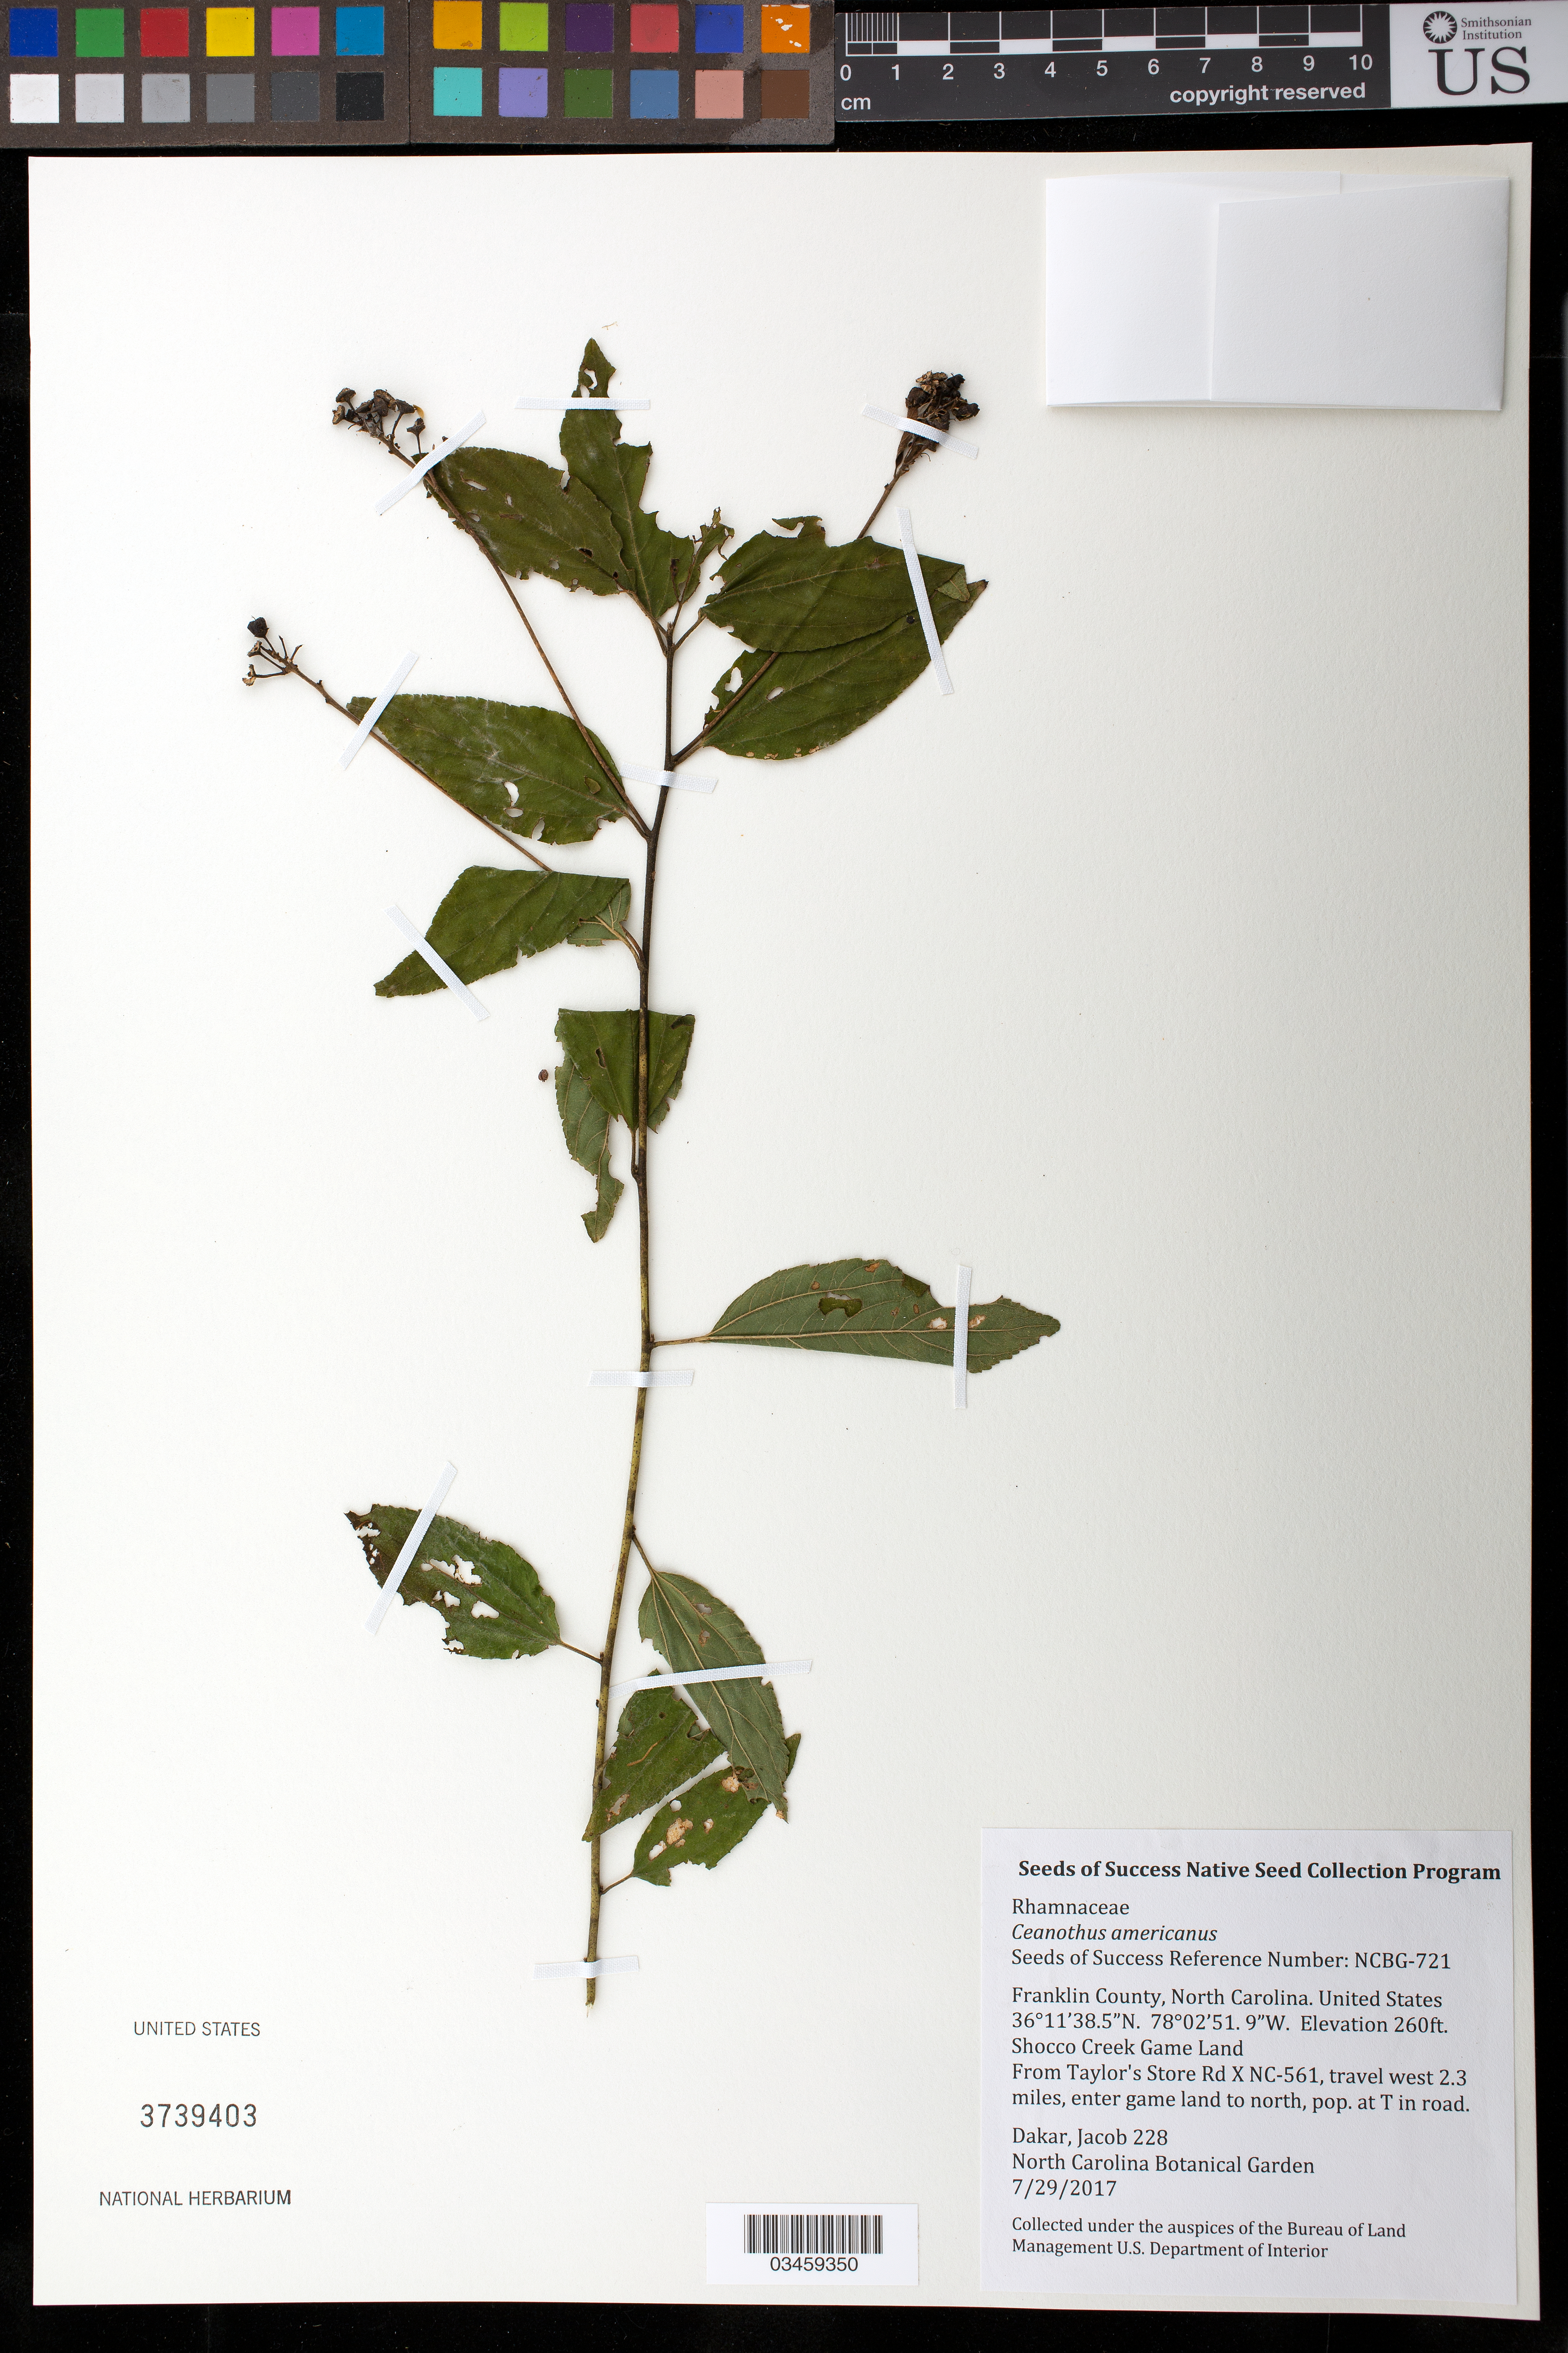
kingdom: Plantae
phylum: Tracheophyta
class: Magnoliopsida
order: Rosales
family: Rhamnaceae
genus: Ceanothus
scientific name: Ceanothus americanus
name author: L.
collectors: J. Dakar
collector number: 228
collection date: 2017-07-29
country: United States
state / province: North Carolina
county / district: Franklin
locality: Shocco Creek Game Land, from Taylor's Store Rd x NC-561, travel W 2.3 mi, enter game land to north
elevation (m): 79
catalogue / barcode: US 3739403